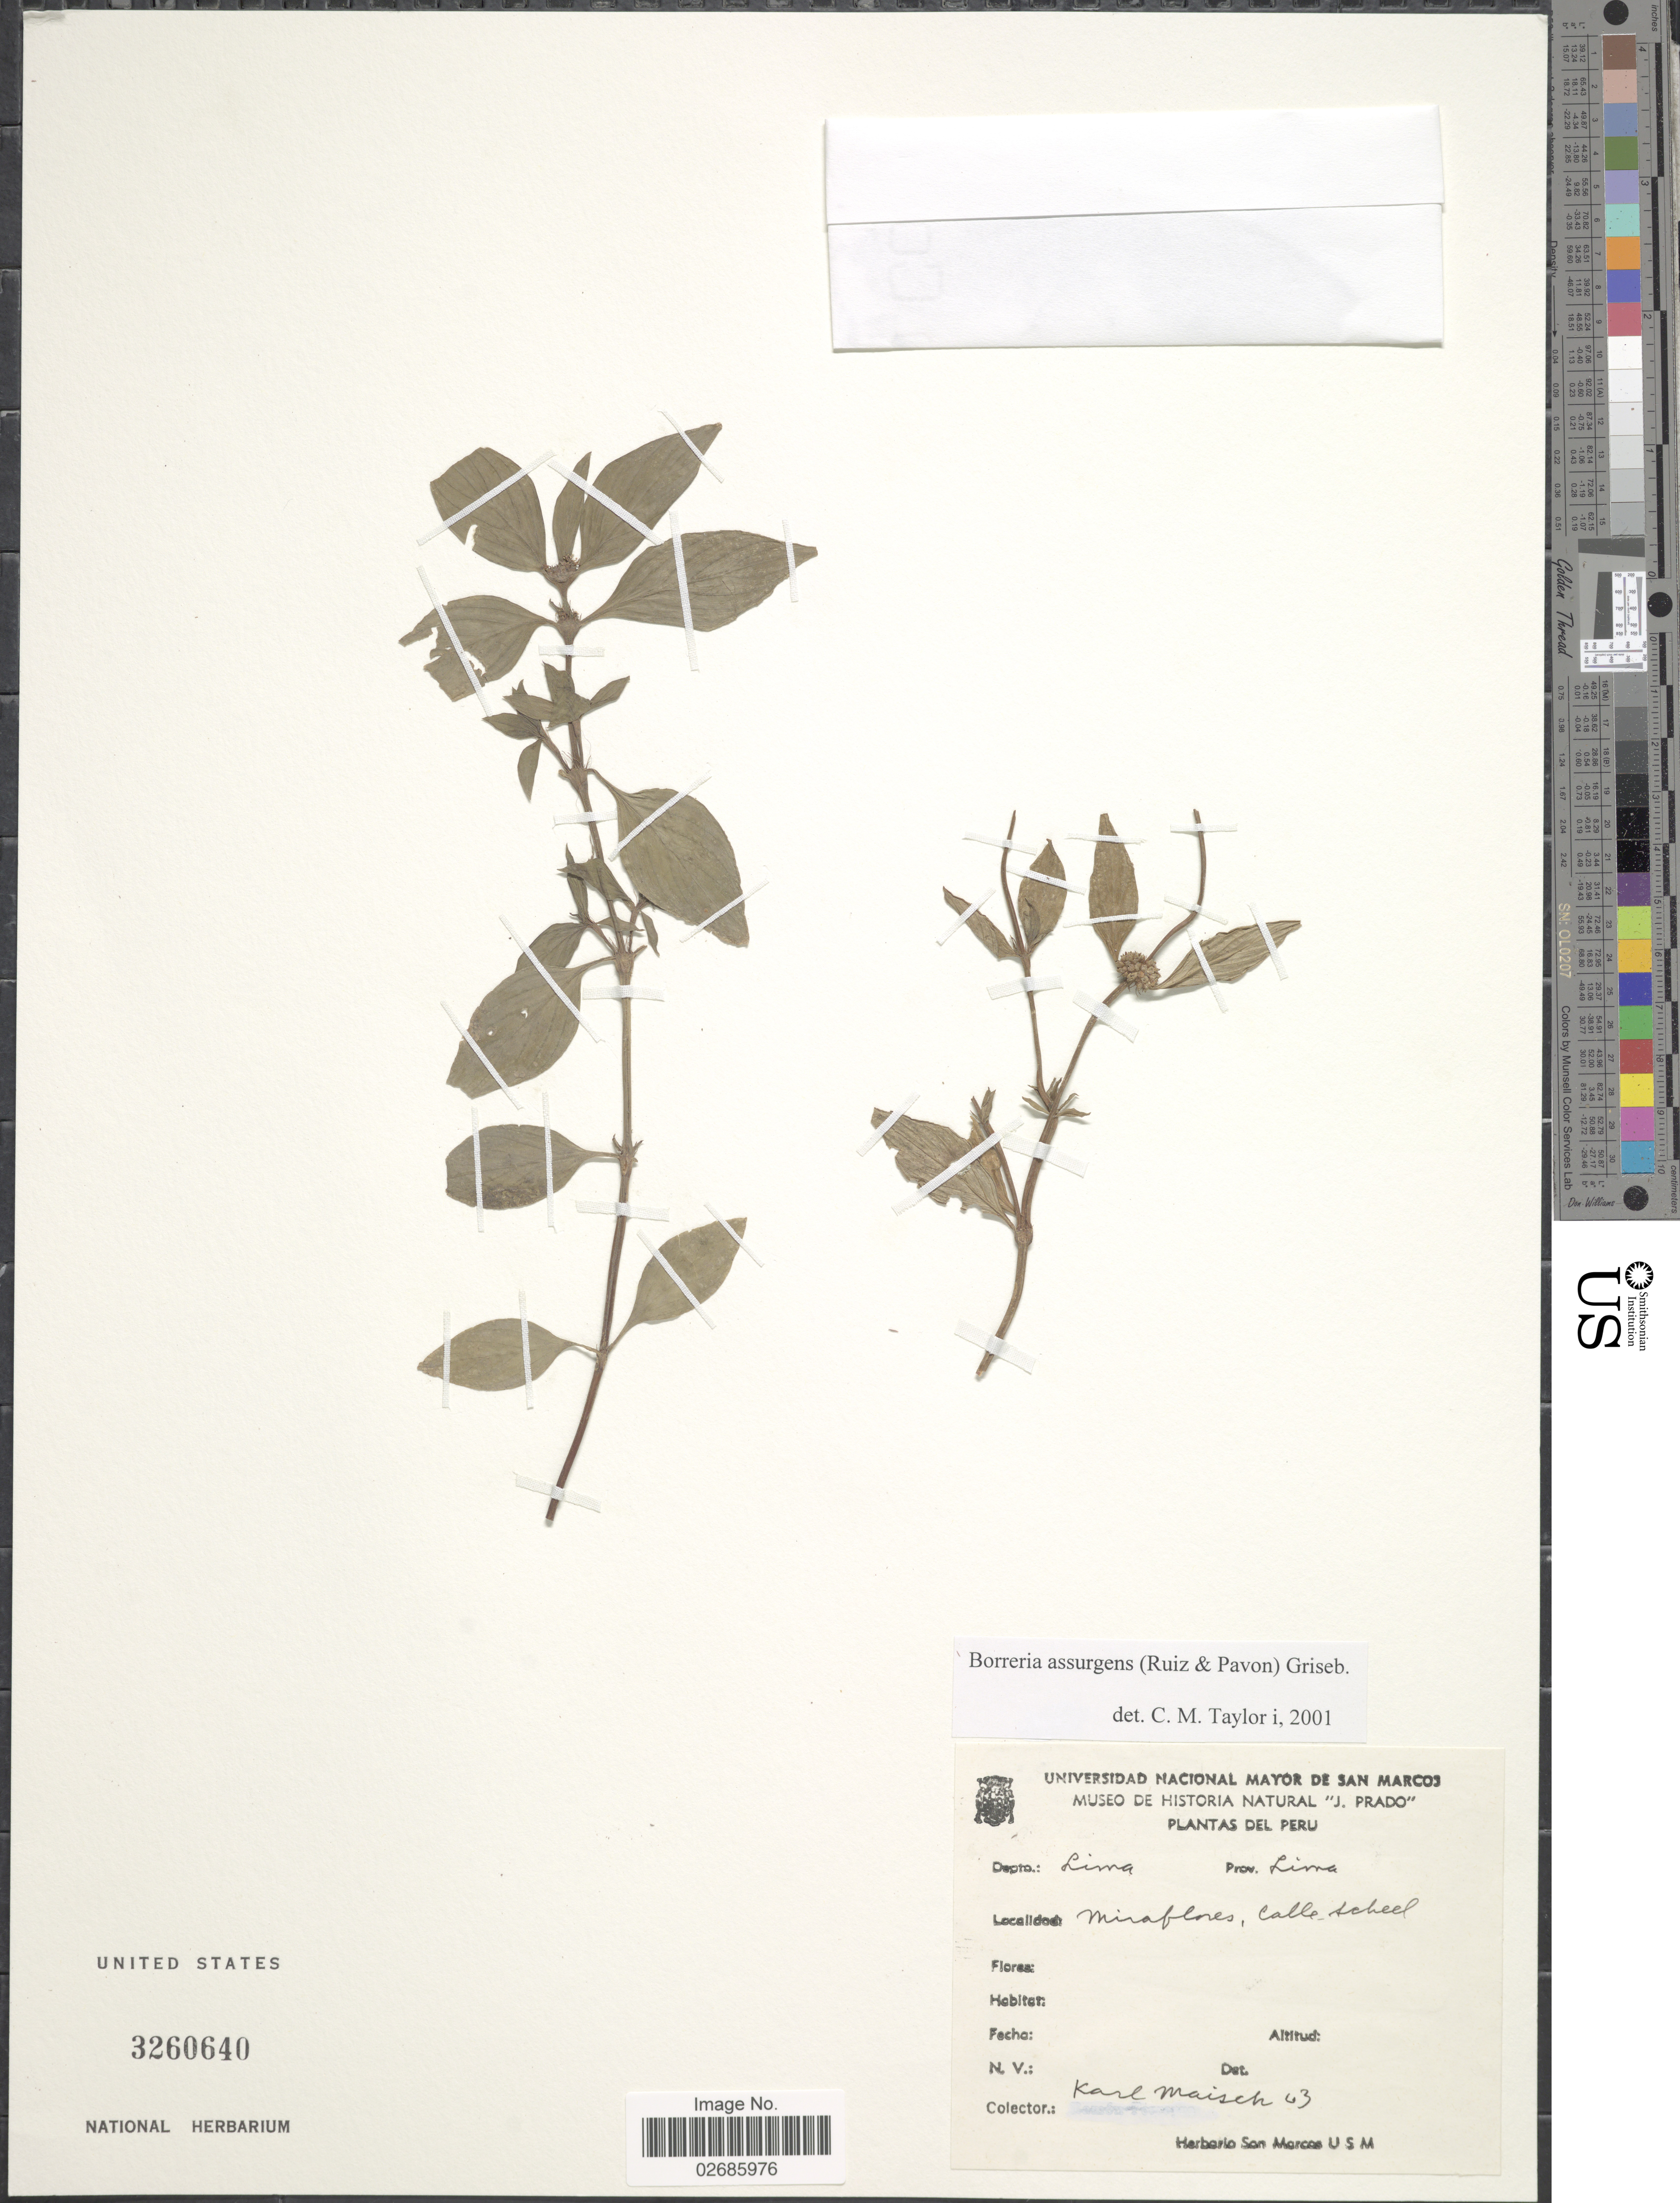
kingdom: Plantae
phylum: Tracheophyta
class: Magnoliopsida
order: Gentianales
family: Rubiaceae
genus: Borreria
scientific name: Borreria assurgens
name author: (Ruiz & Pav.) Griseb.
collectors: K. Maisch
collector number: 63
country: Peru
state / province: Lima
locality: Depto. Lima, Miraflores, Calle Scheel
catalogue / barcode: US 3260640